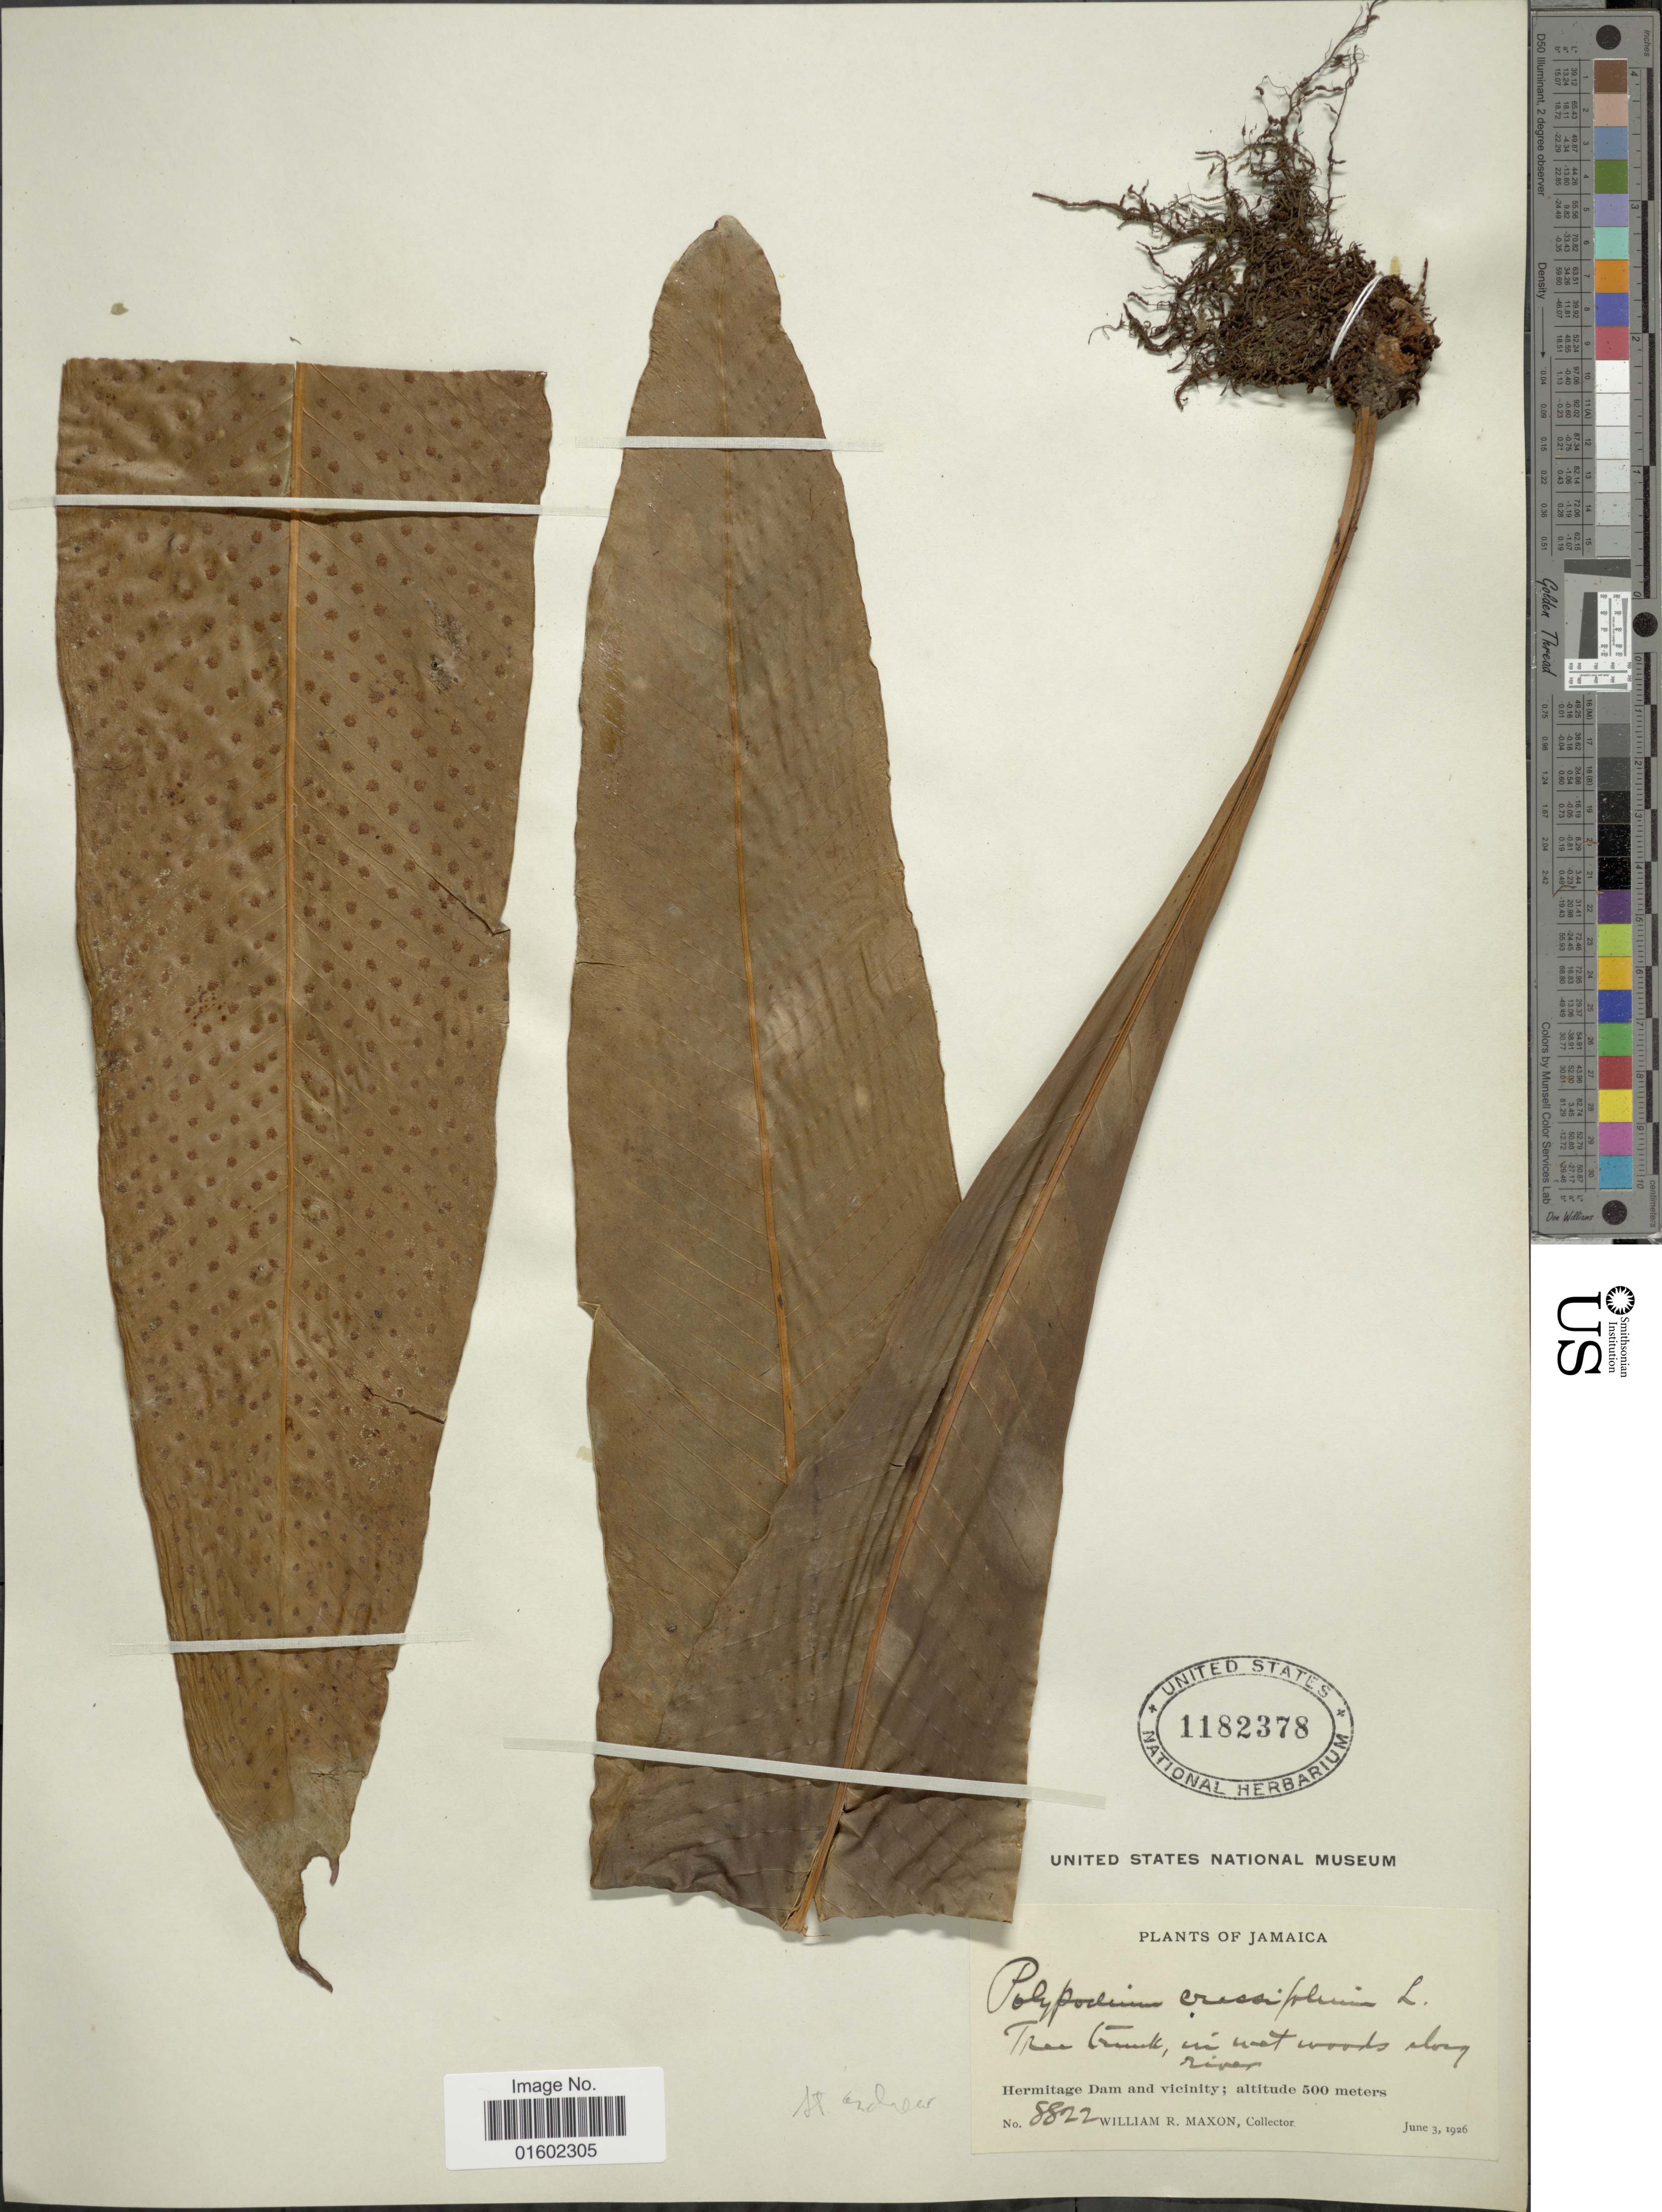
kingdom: Plantae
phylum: Tracheophyta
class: Polypodiopsida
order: Polypodiales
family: Polypodiaceae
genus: Niphidium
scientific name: Niphidium crassifolium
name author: (L.) Lellinger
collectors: W. R. Maxon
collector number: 8822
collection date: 1926-06-03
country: Jamaica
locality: Hermitage Dam and vicinity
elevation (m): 500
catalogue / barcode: US 1182378